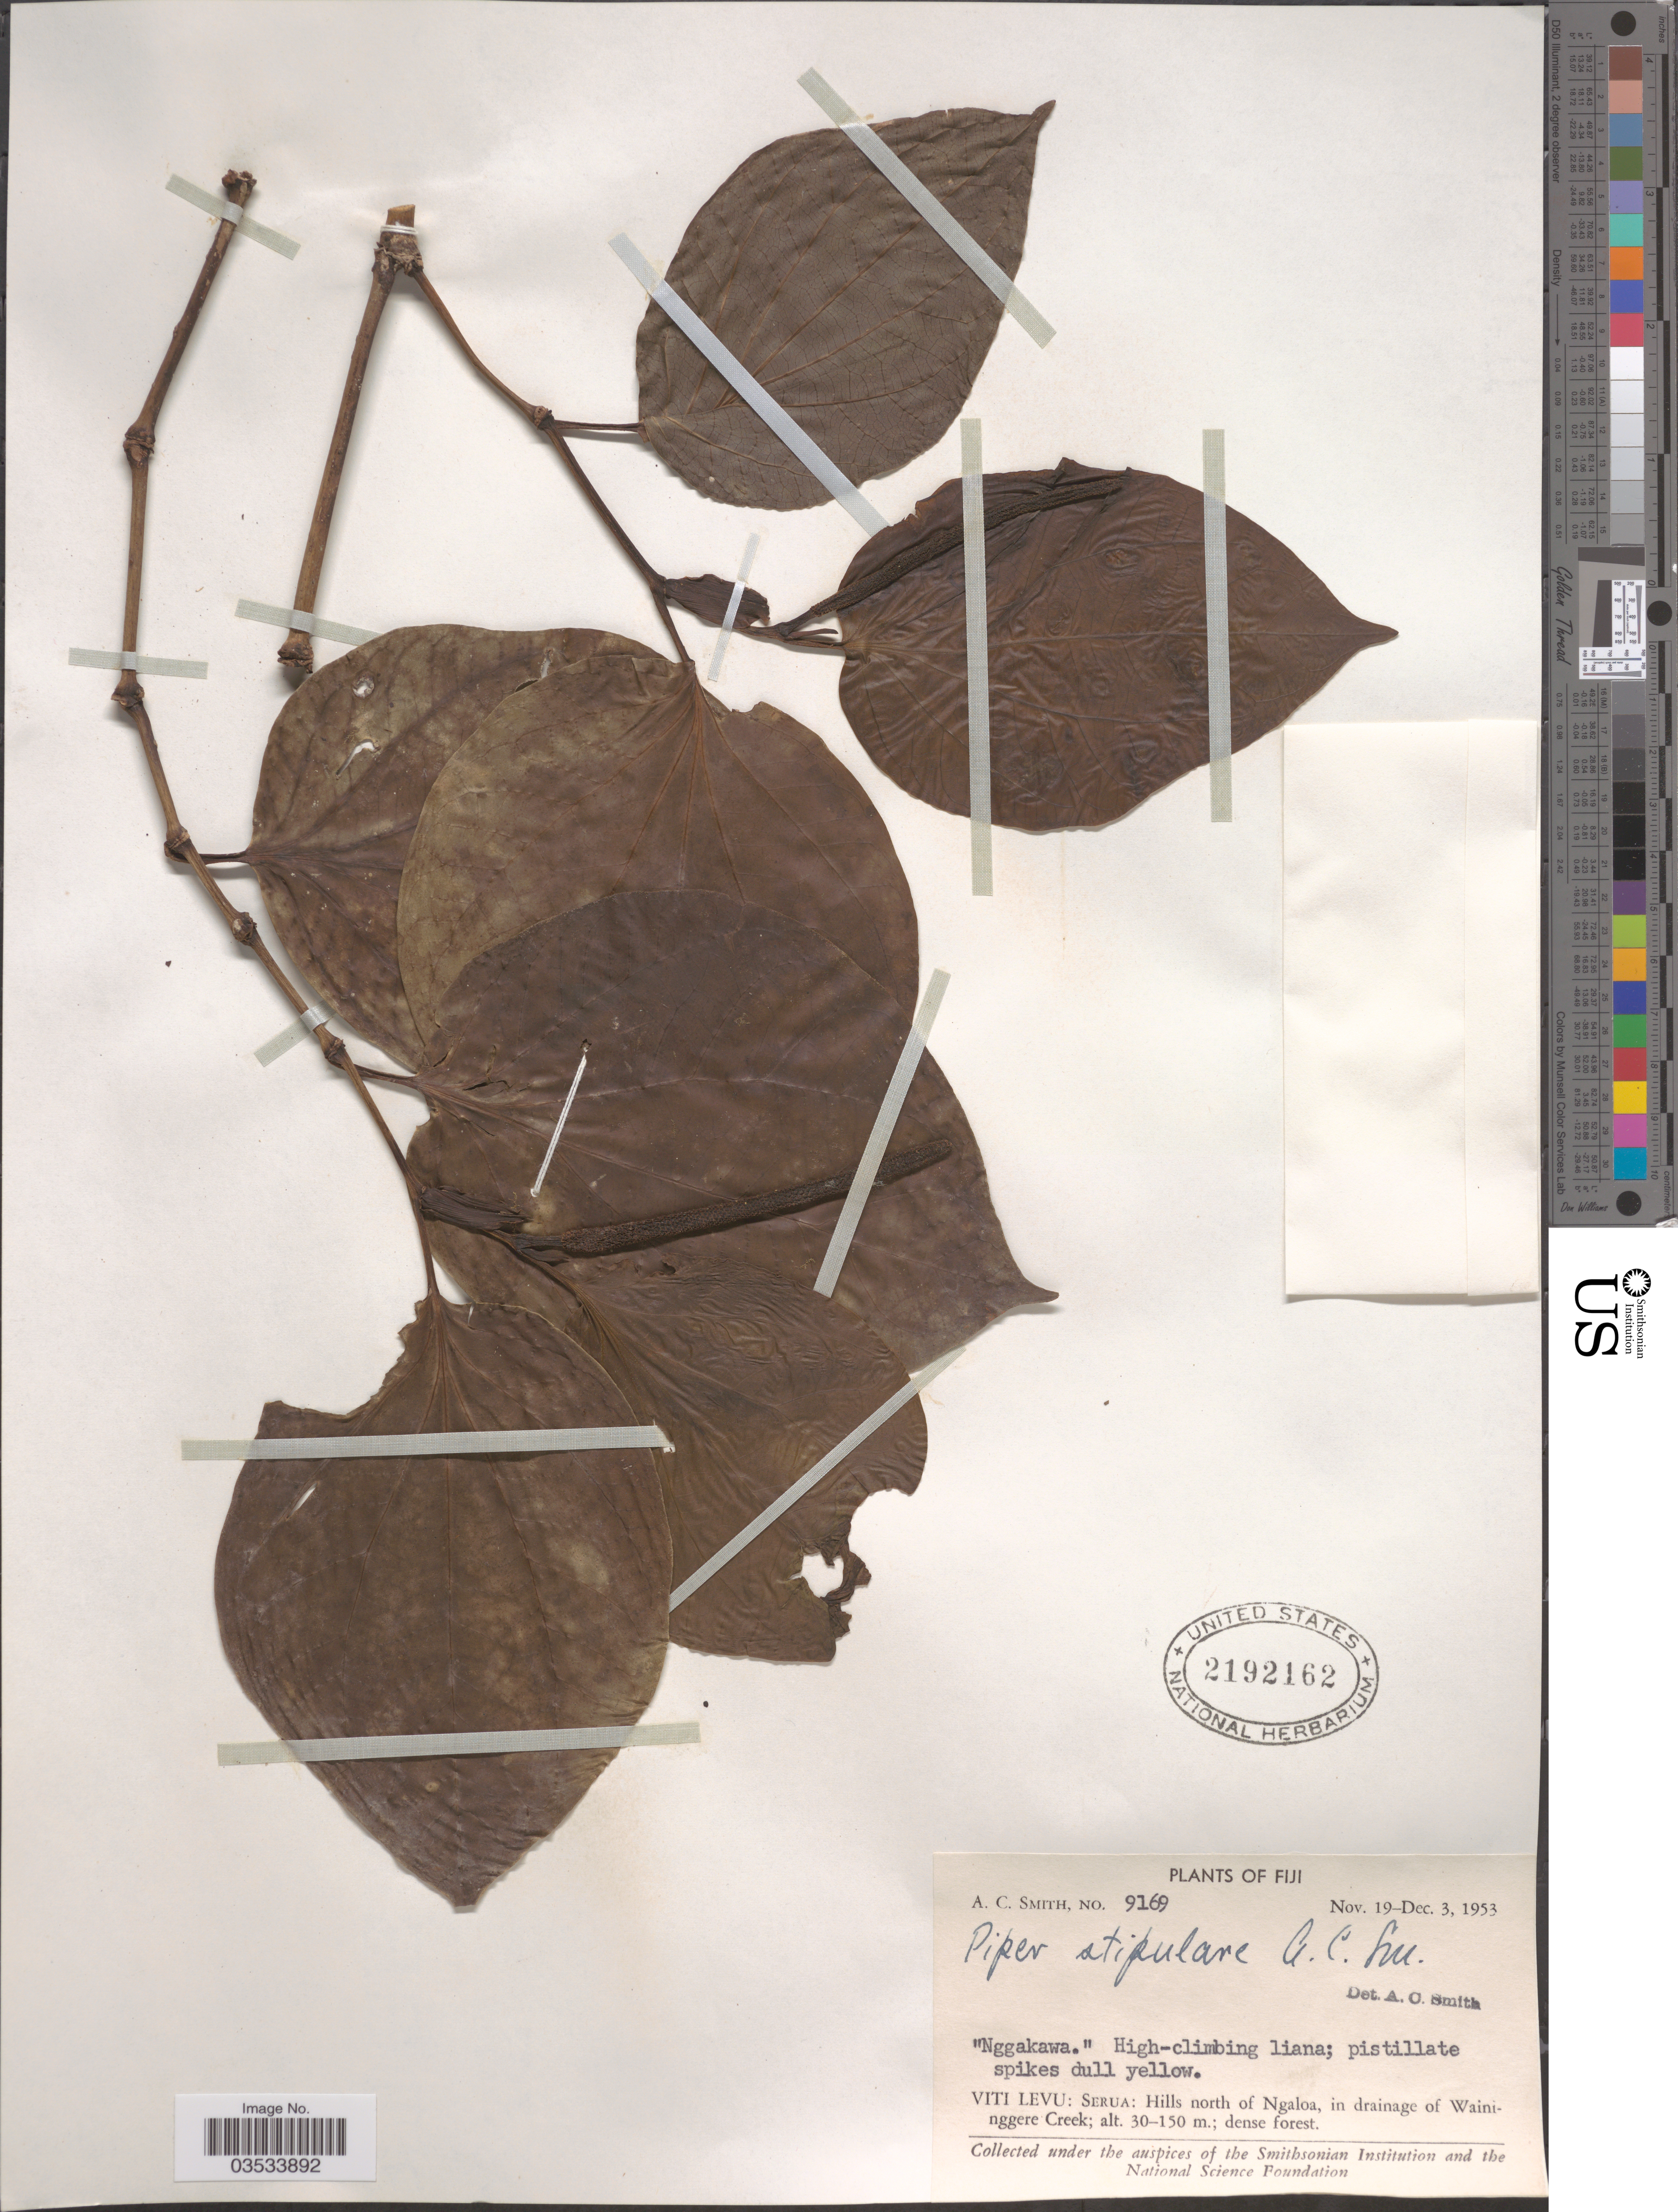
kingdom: Plantae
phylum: Tracheophyta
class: Magnoliopsida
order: Piperales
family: Piperaceae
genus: Piper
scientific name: Piper stipulare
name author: A.C. Sm.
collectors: A. C. Smith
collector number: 9169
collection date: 1953-11-19/1953-12-03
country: Fiji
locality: Viti Levu: Serua: Hills north of Ngaloa, in drainage of Waininggere Creek.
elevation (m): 30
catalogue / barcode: US 2192162